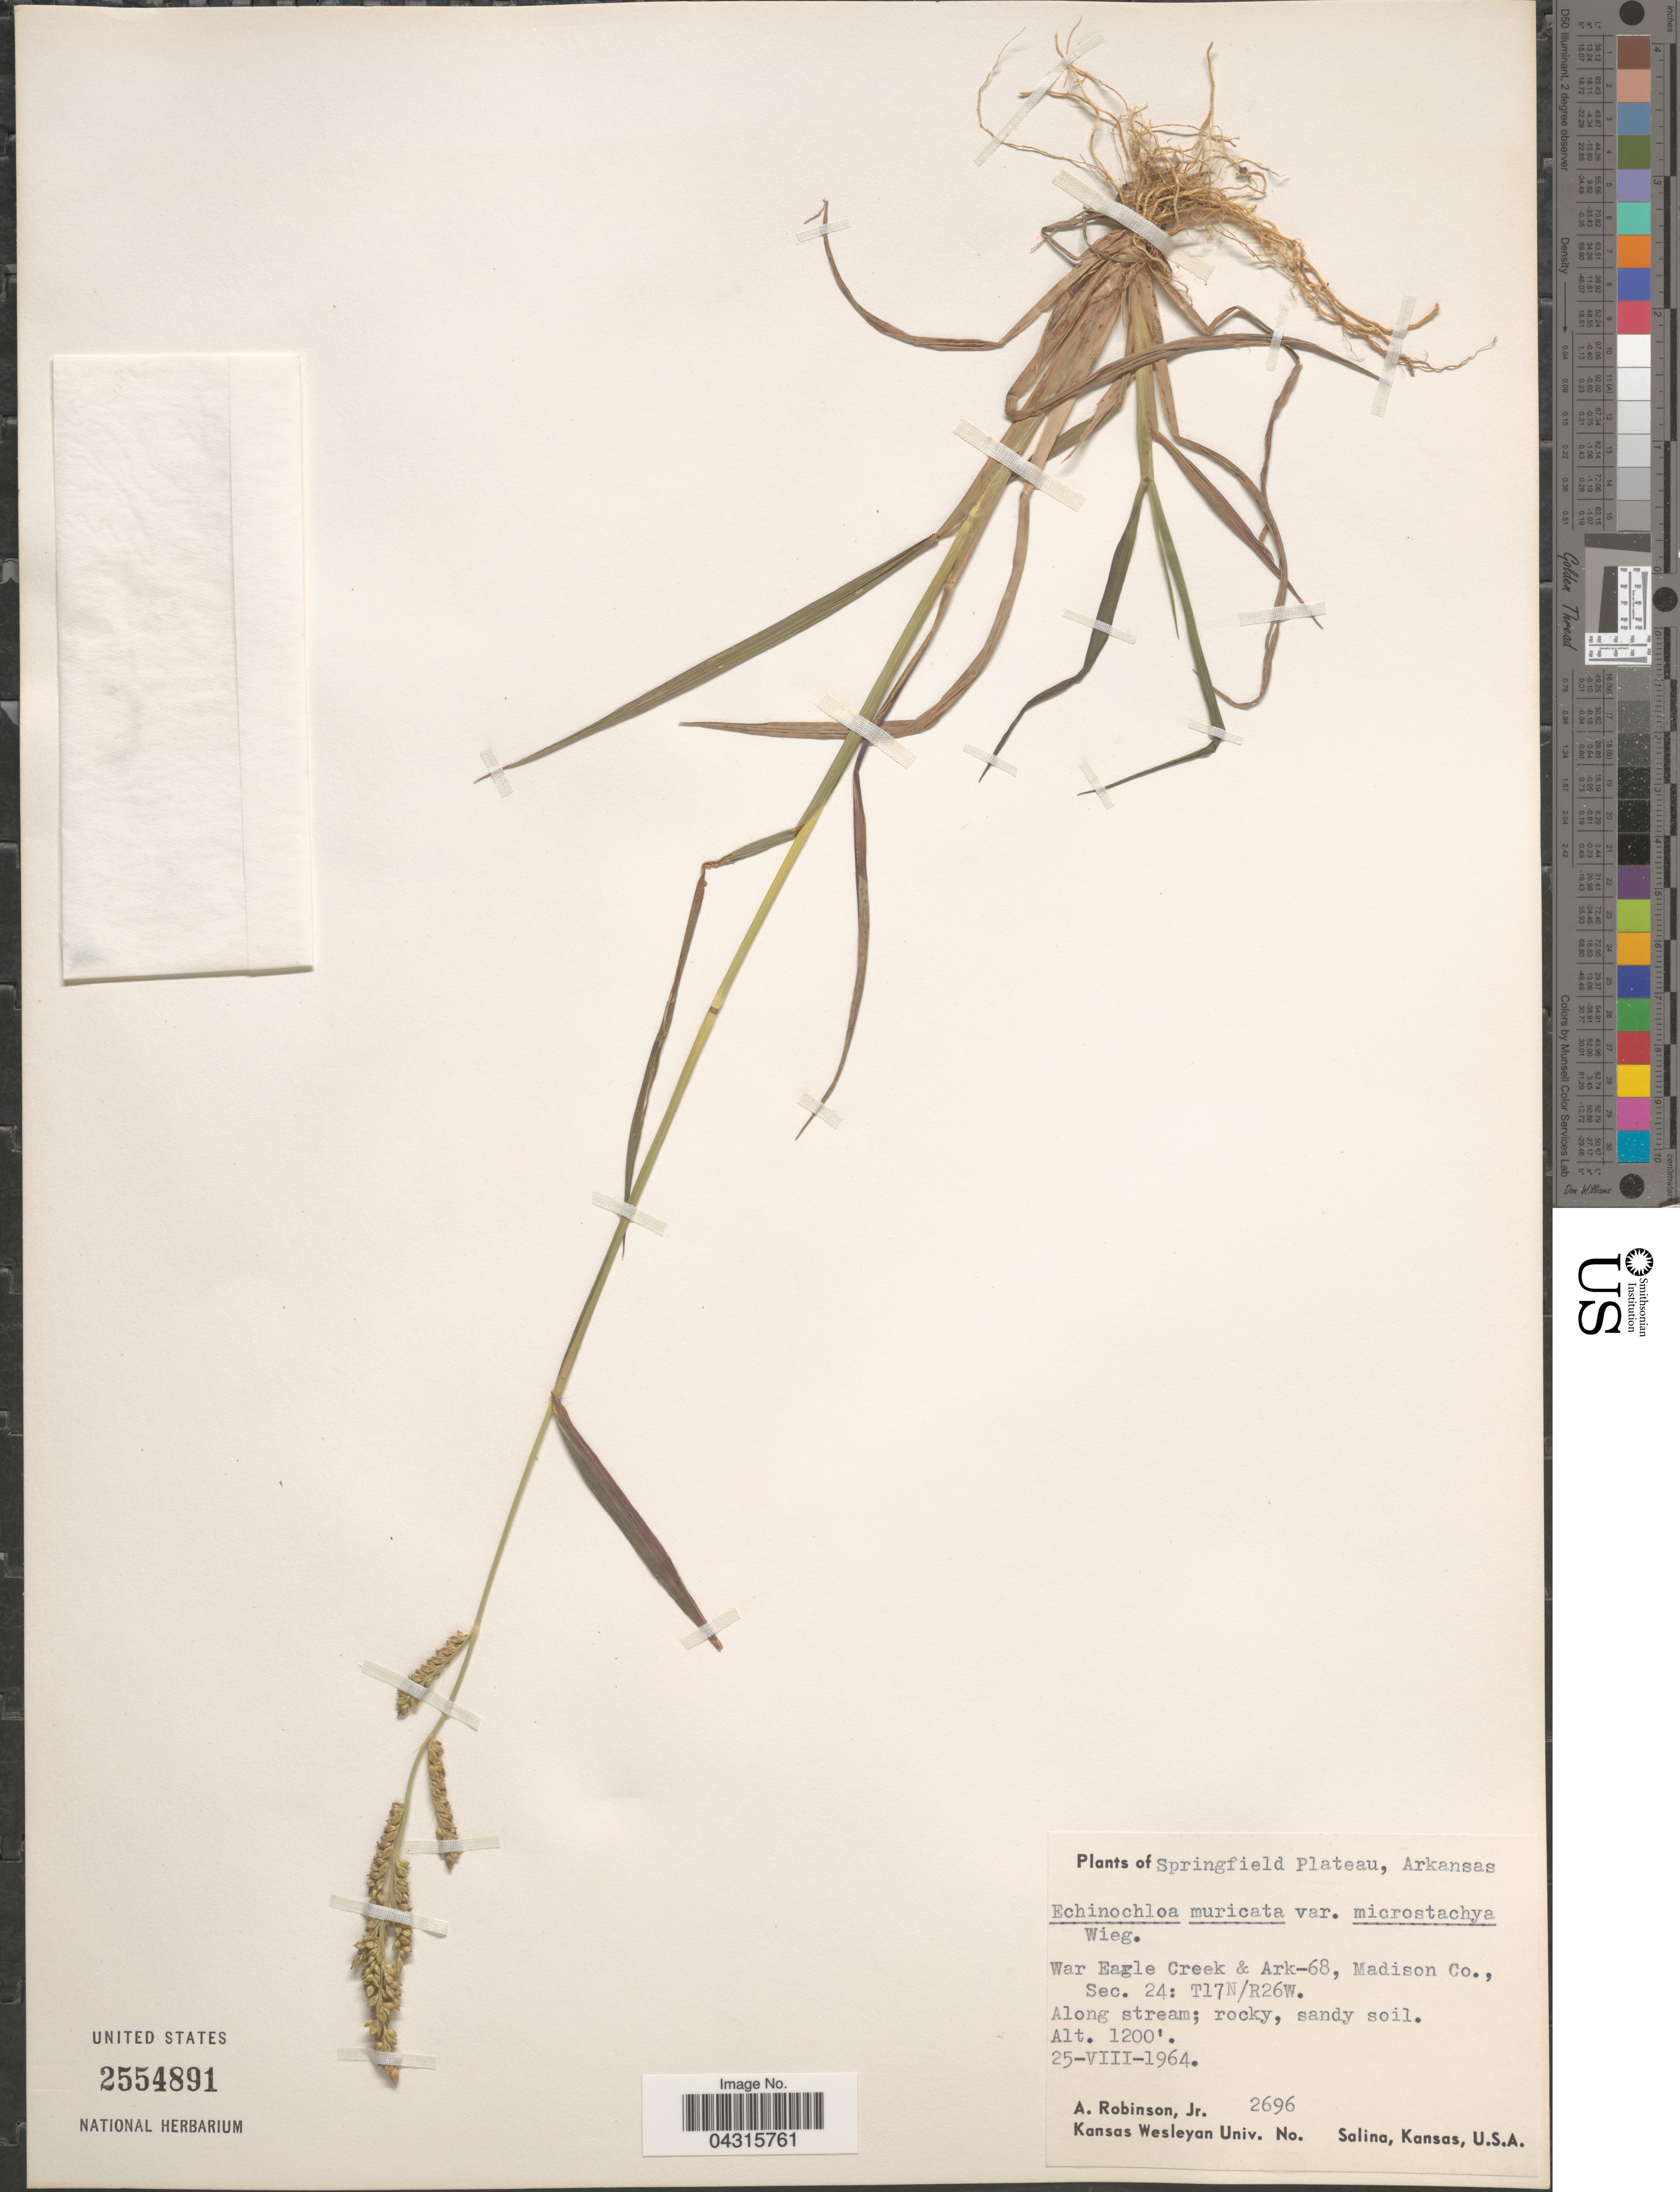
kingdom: Plantae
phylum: Tracheophyta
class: Liliopsida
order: Poales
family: Poaceae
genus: Echinochloa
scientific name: Echinochloa muricata var. microstachya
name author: Wiegand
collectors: A. Robinson Jr.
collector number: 2696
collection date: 1964-08-25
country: United States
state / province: Arkansas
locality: Springfield Plateau. War Eagle Creek & Ark-68, Madison Co., Sec. 24: T17N/R26W.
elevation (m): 366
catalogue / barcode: US 2554891